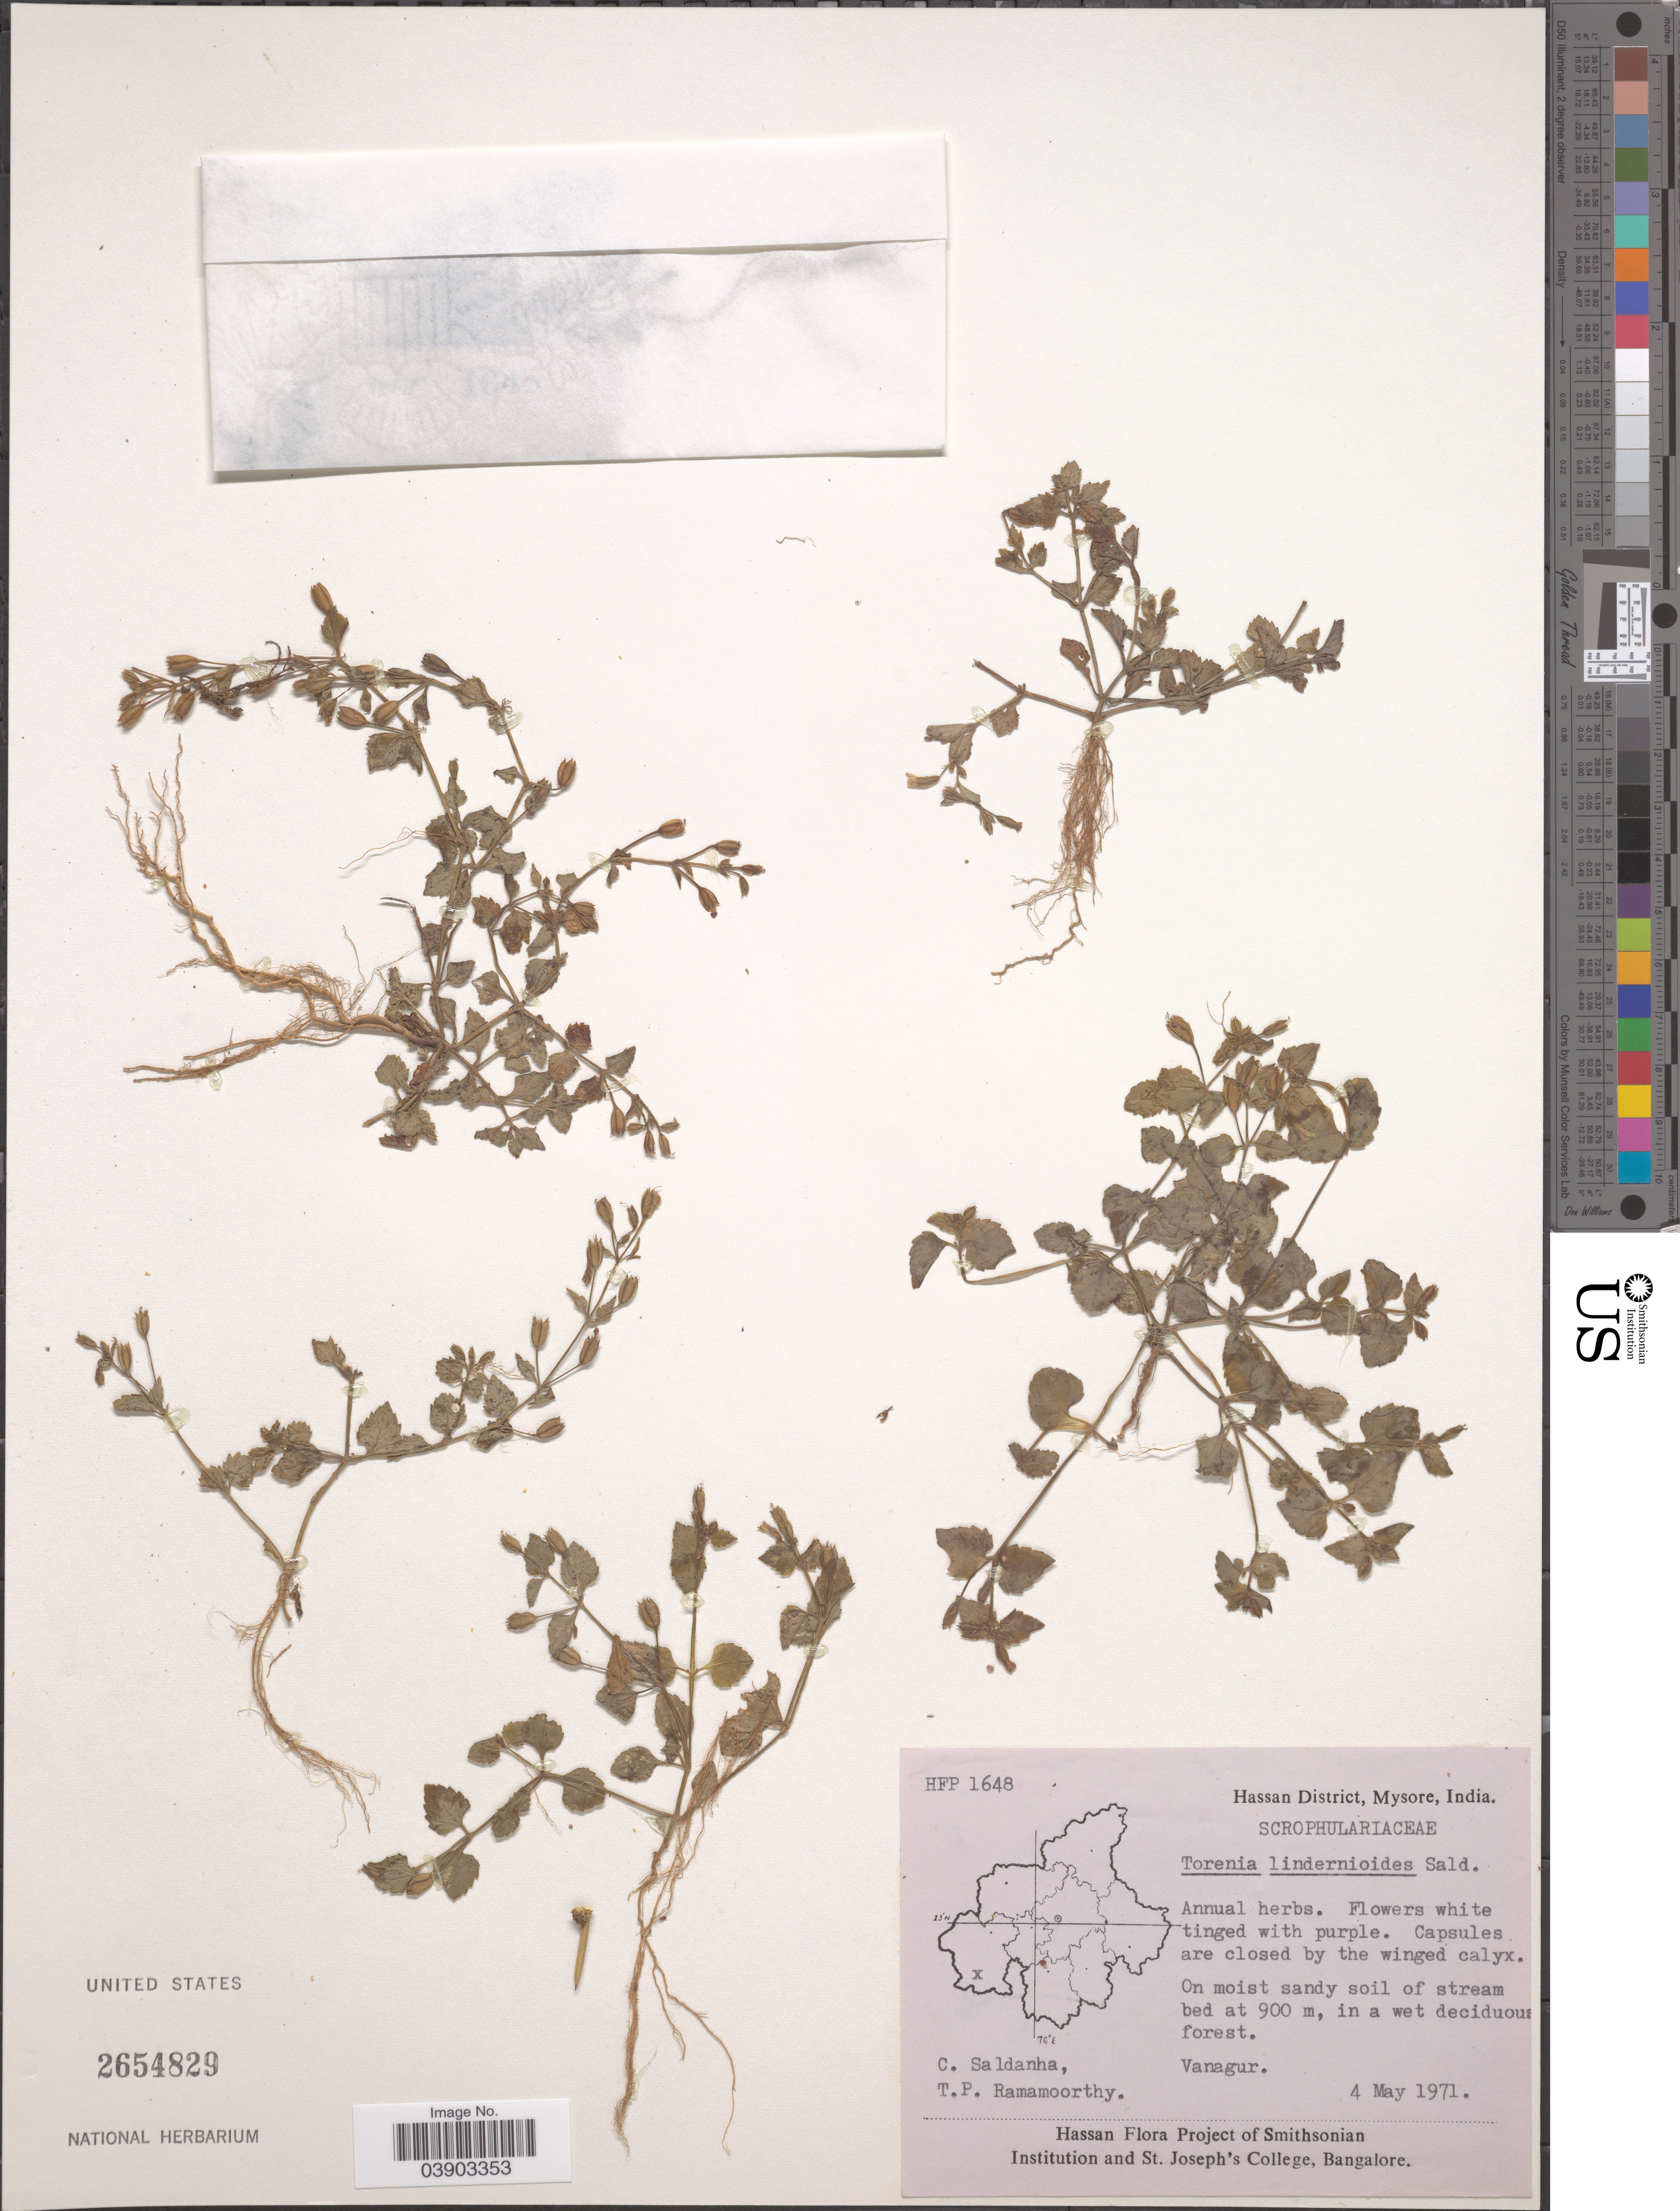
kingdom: Plantae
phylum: Tracheophyta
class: Magnoliopsida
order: Lamiales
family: Linderniaceae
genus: Torenia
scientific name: Torenia lindernioides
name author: C.J. Saldanha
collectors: C. Saldanha & T. P. Ramamoorthy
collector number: HFP1648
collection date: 1971-05-04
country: India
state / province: Karnataka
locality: Hassan District, Mysore. Vanagur.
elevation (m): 900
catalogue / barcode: US 2654829